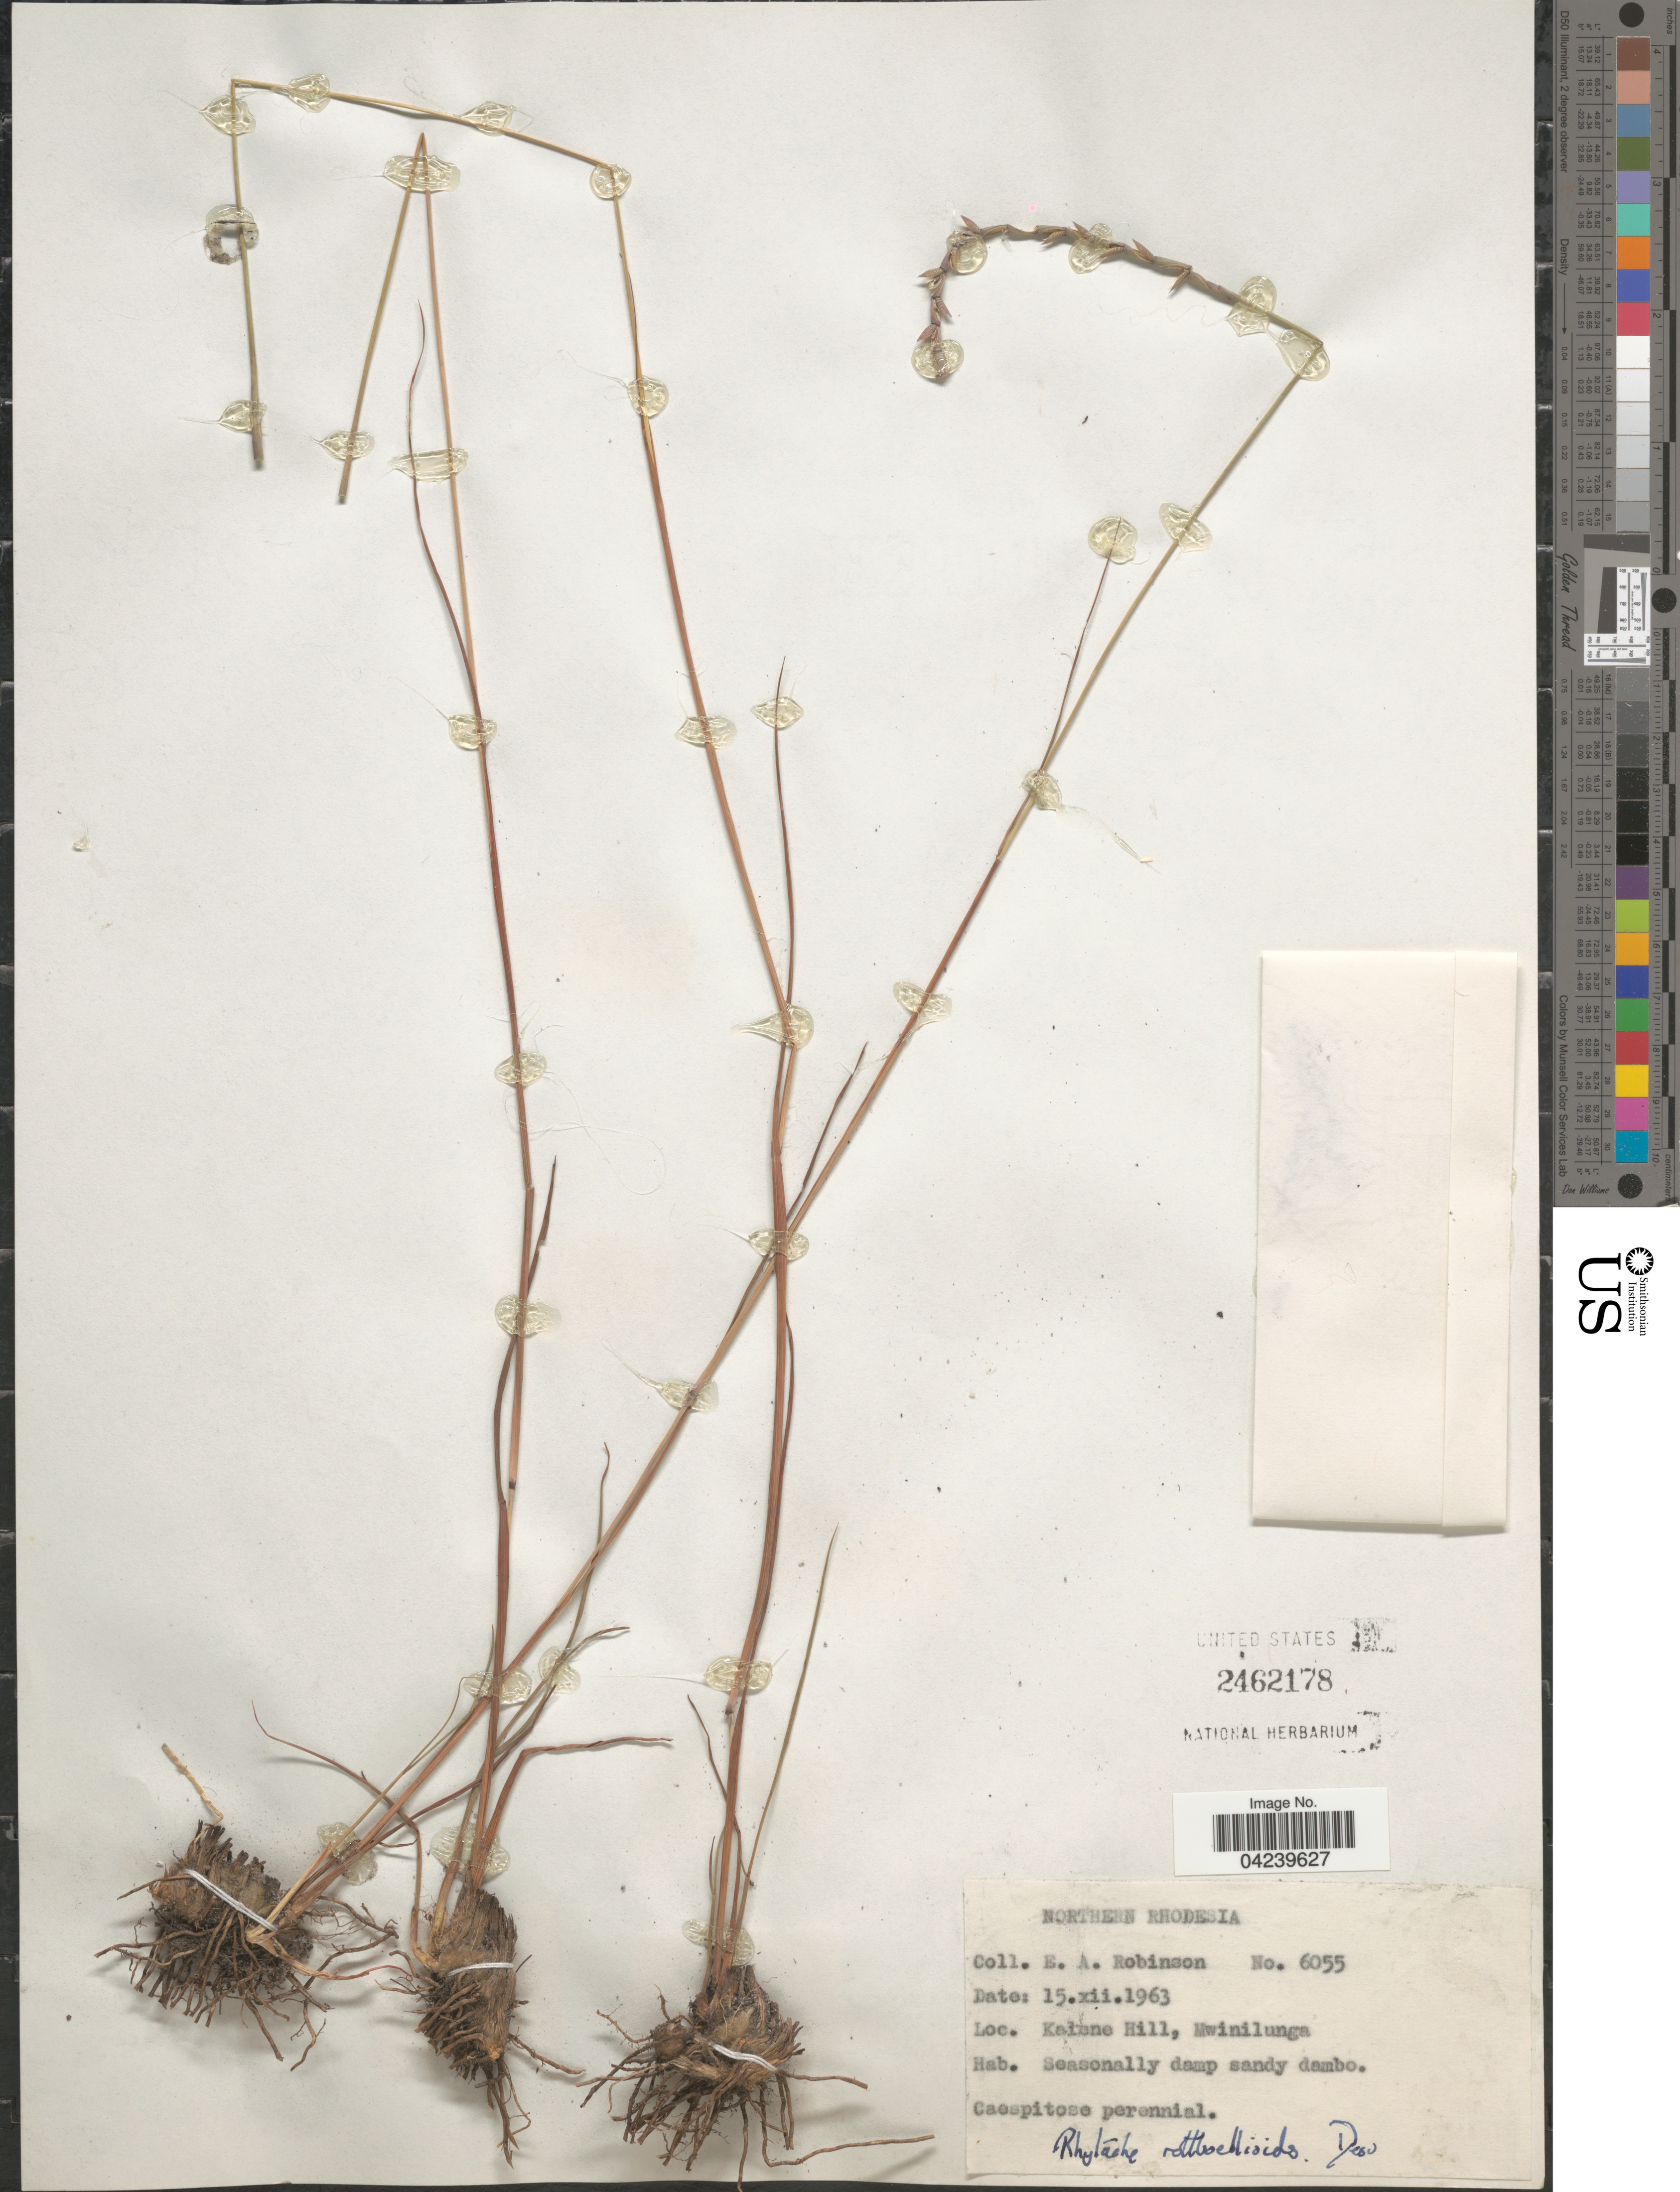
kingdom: Plantae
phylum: Tracheophyta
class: Liliopsida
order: Poales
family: Poaceae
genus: Rhytachne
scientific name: Rhytachne rottboellioides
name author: Desv.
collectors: E. A. Robinson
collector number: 6055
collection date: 1963-12-15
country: Zambia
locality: Northern Rhodesia. Kalene Hill, Mwinilunga.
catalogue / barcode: US 2462178